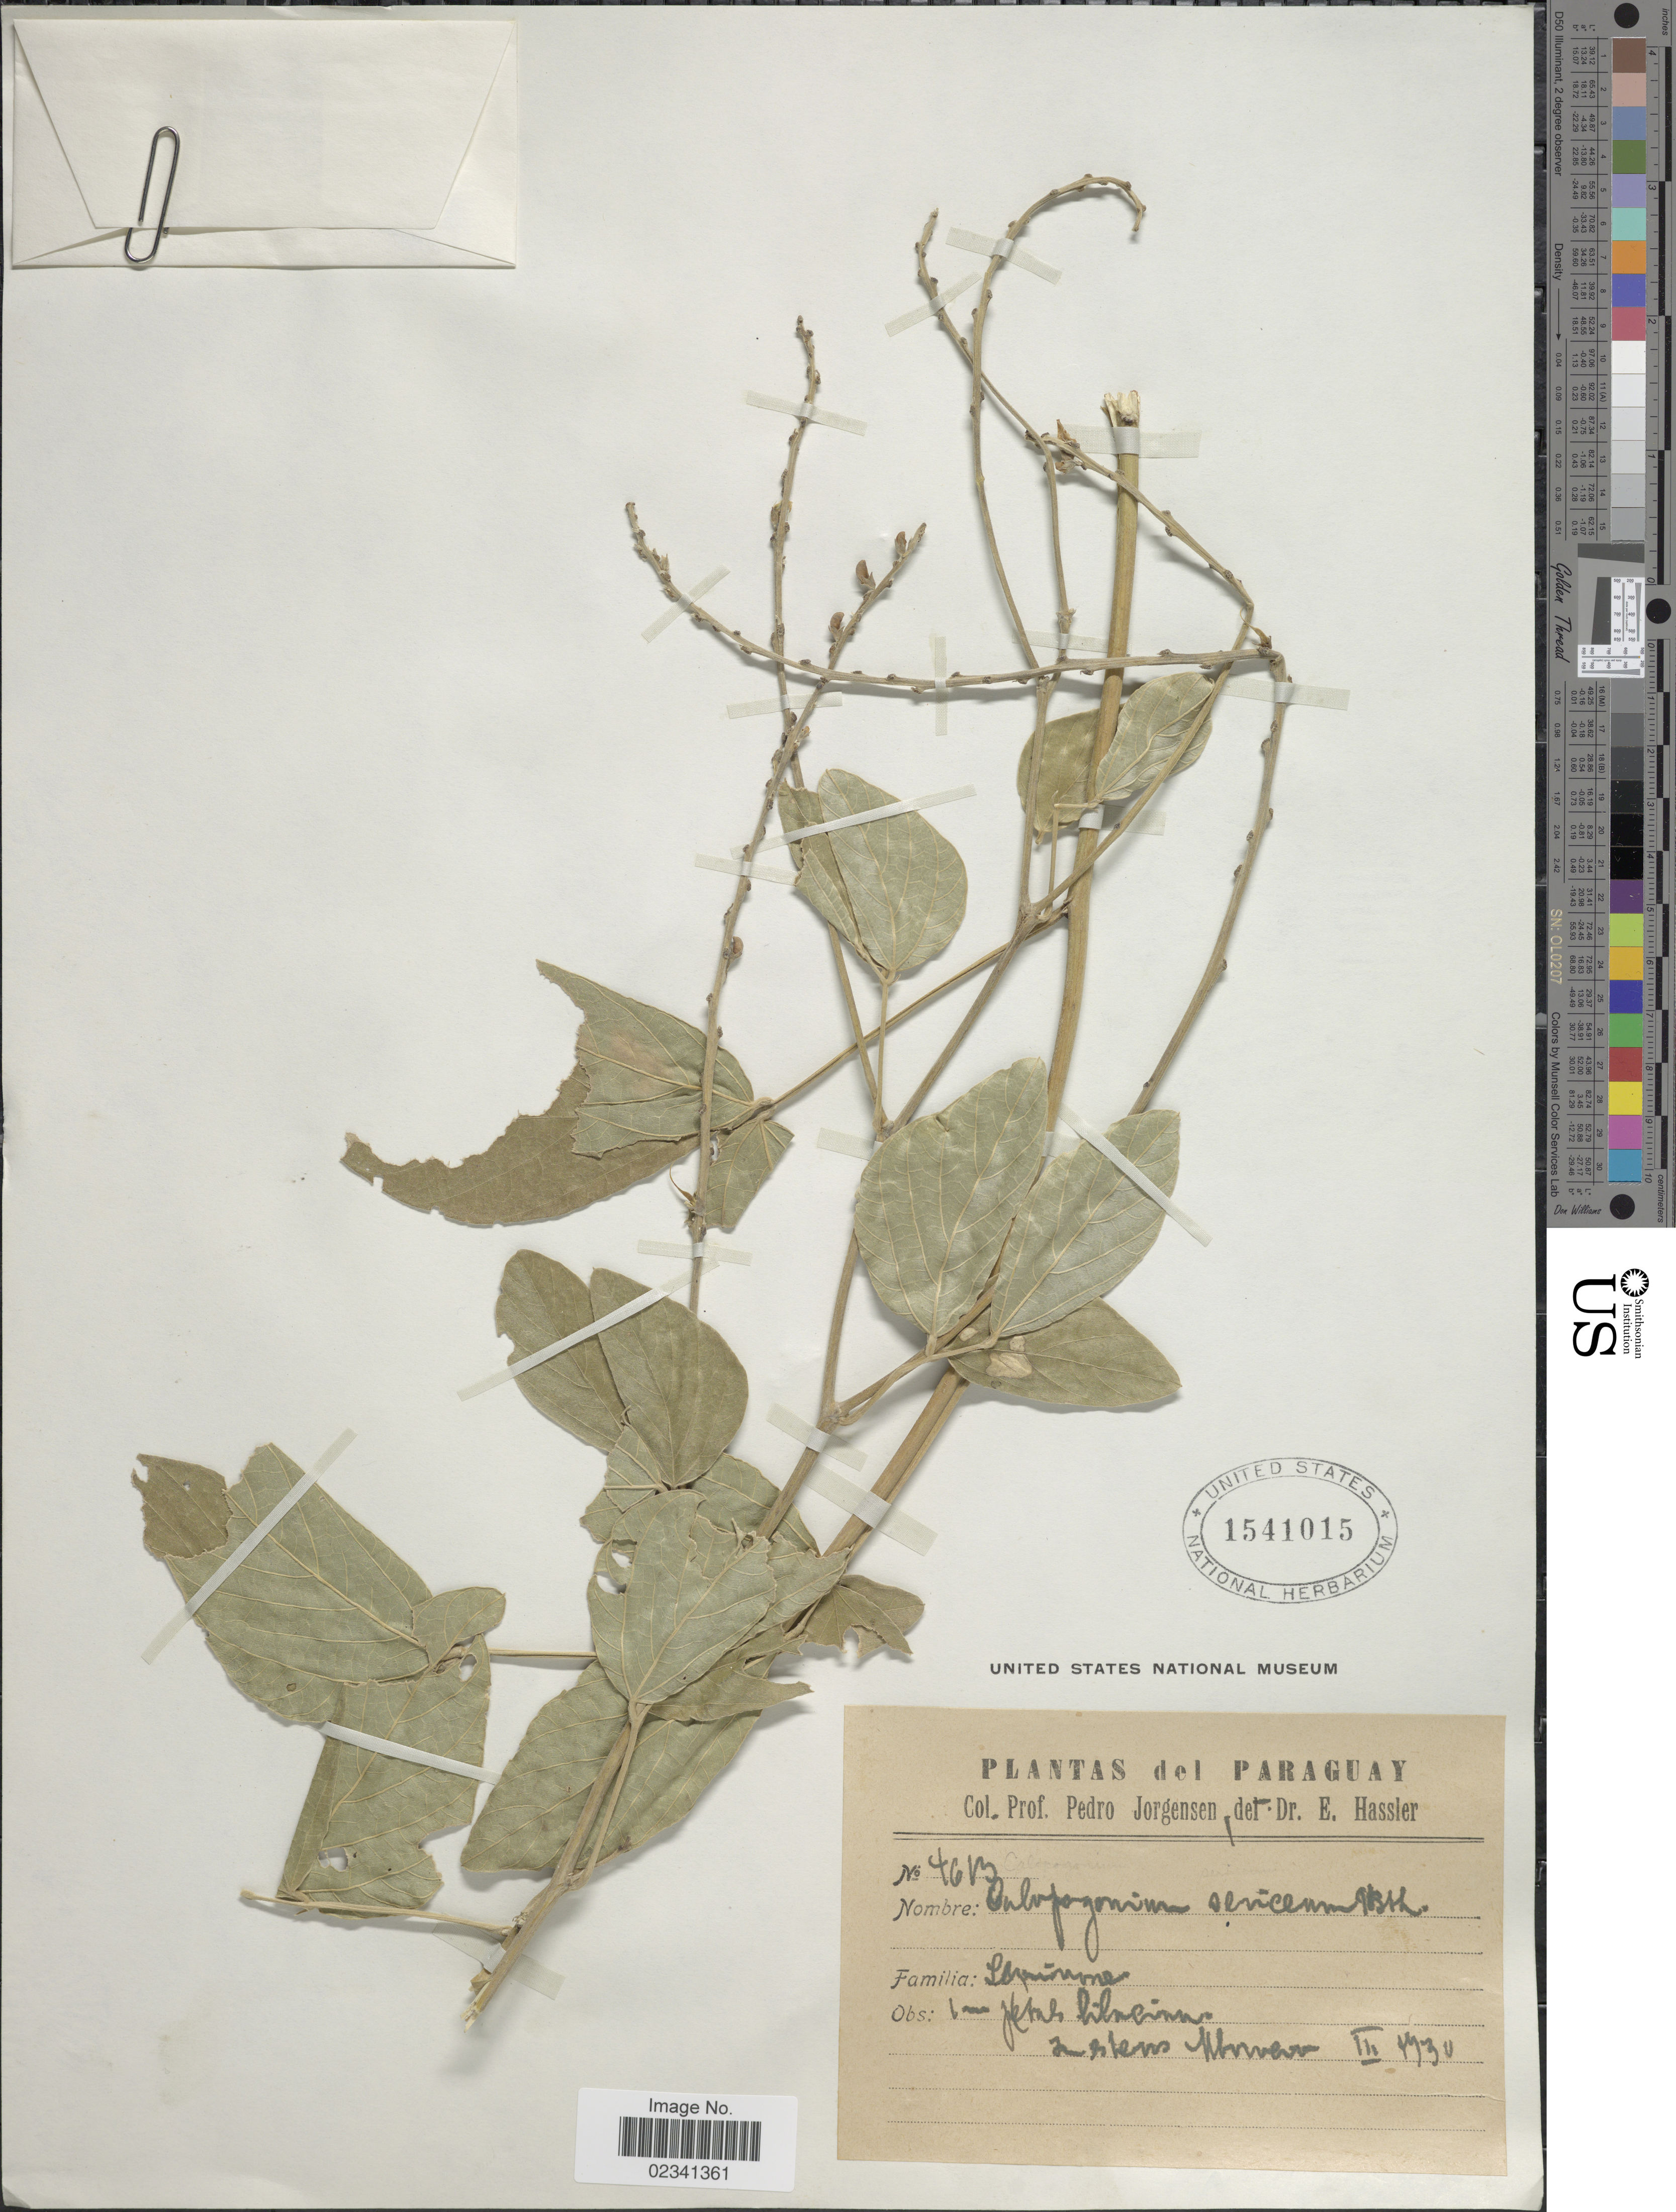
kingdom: Plantae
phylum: Tracheophyta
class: Magnoliopsida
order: Fabales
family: Fabaceae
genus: Calopogonium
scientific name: Calopogonium sericeum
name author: (Benth.) Chodat & Hassl.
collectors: P. Jörgensen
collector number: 4613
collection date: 1930-03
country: Paraguay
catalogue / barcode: US 1541015